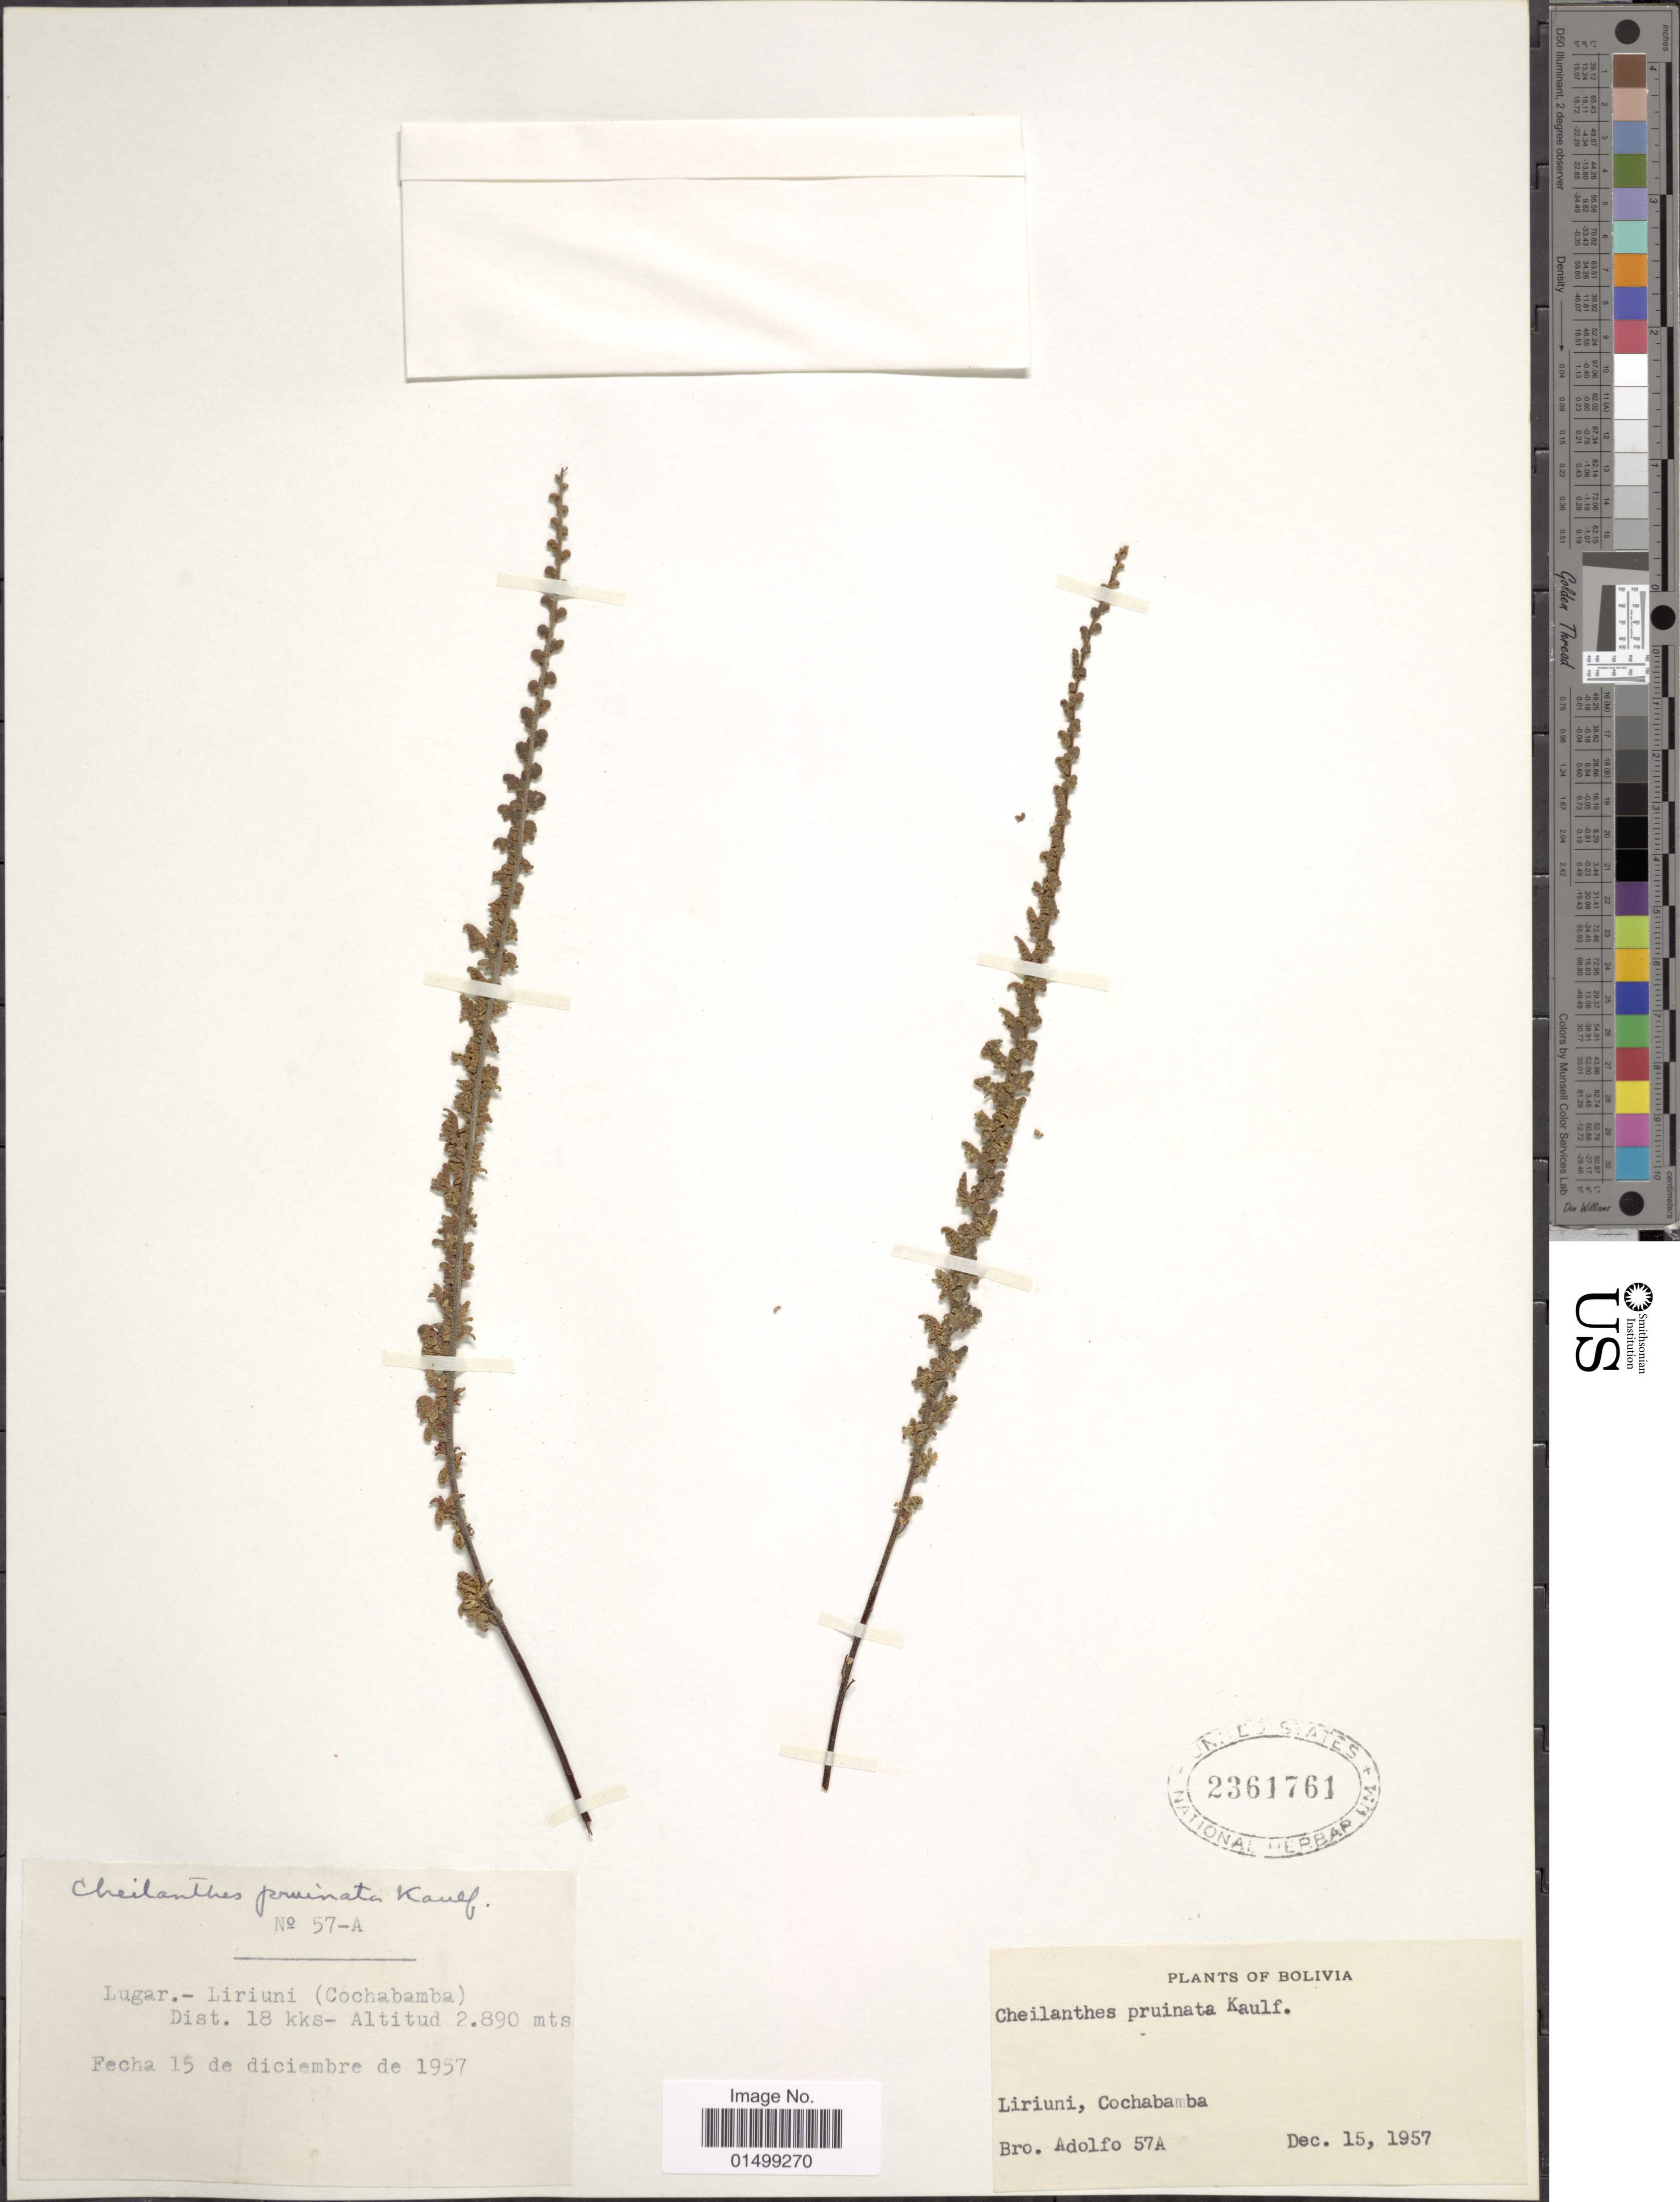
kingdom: Plantae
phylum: Tracheophyta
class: Polypodiopsida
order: Polypodiales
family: Pteridaceae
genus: Cheilanthes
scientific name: Cheilanthes pruinata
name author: Kaulf.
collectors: Bro. Adolfo M.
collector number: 57A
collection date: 1957-12-15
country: Bolivia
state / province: Cochabamba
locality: Lugar- Liriuni, Dist. 18 kks.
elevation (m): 2890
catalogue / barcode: US 2361761